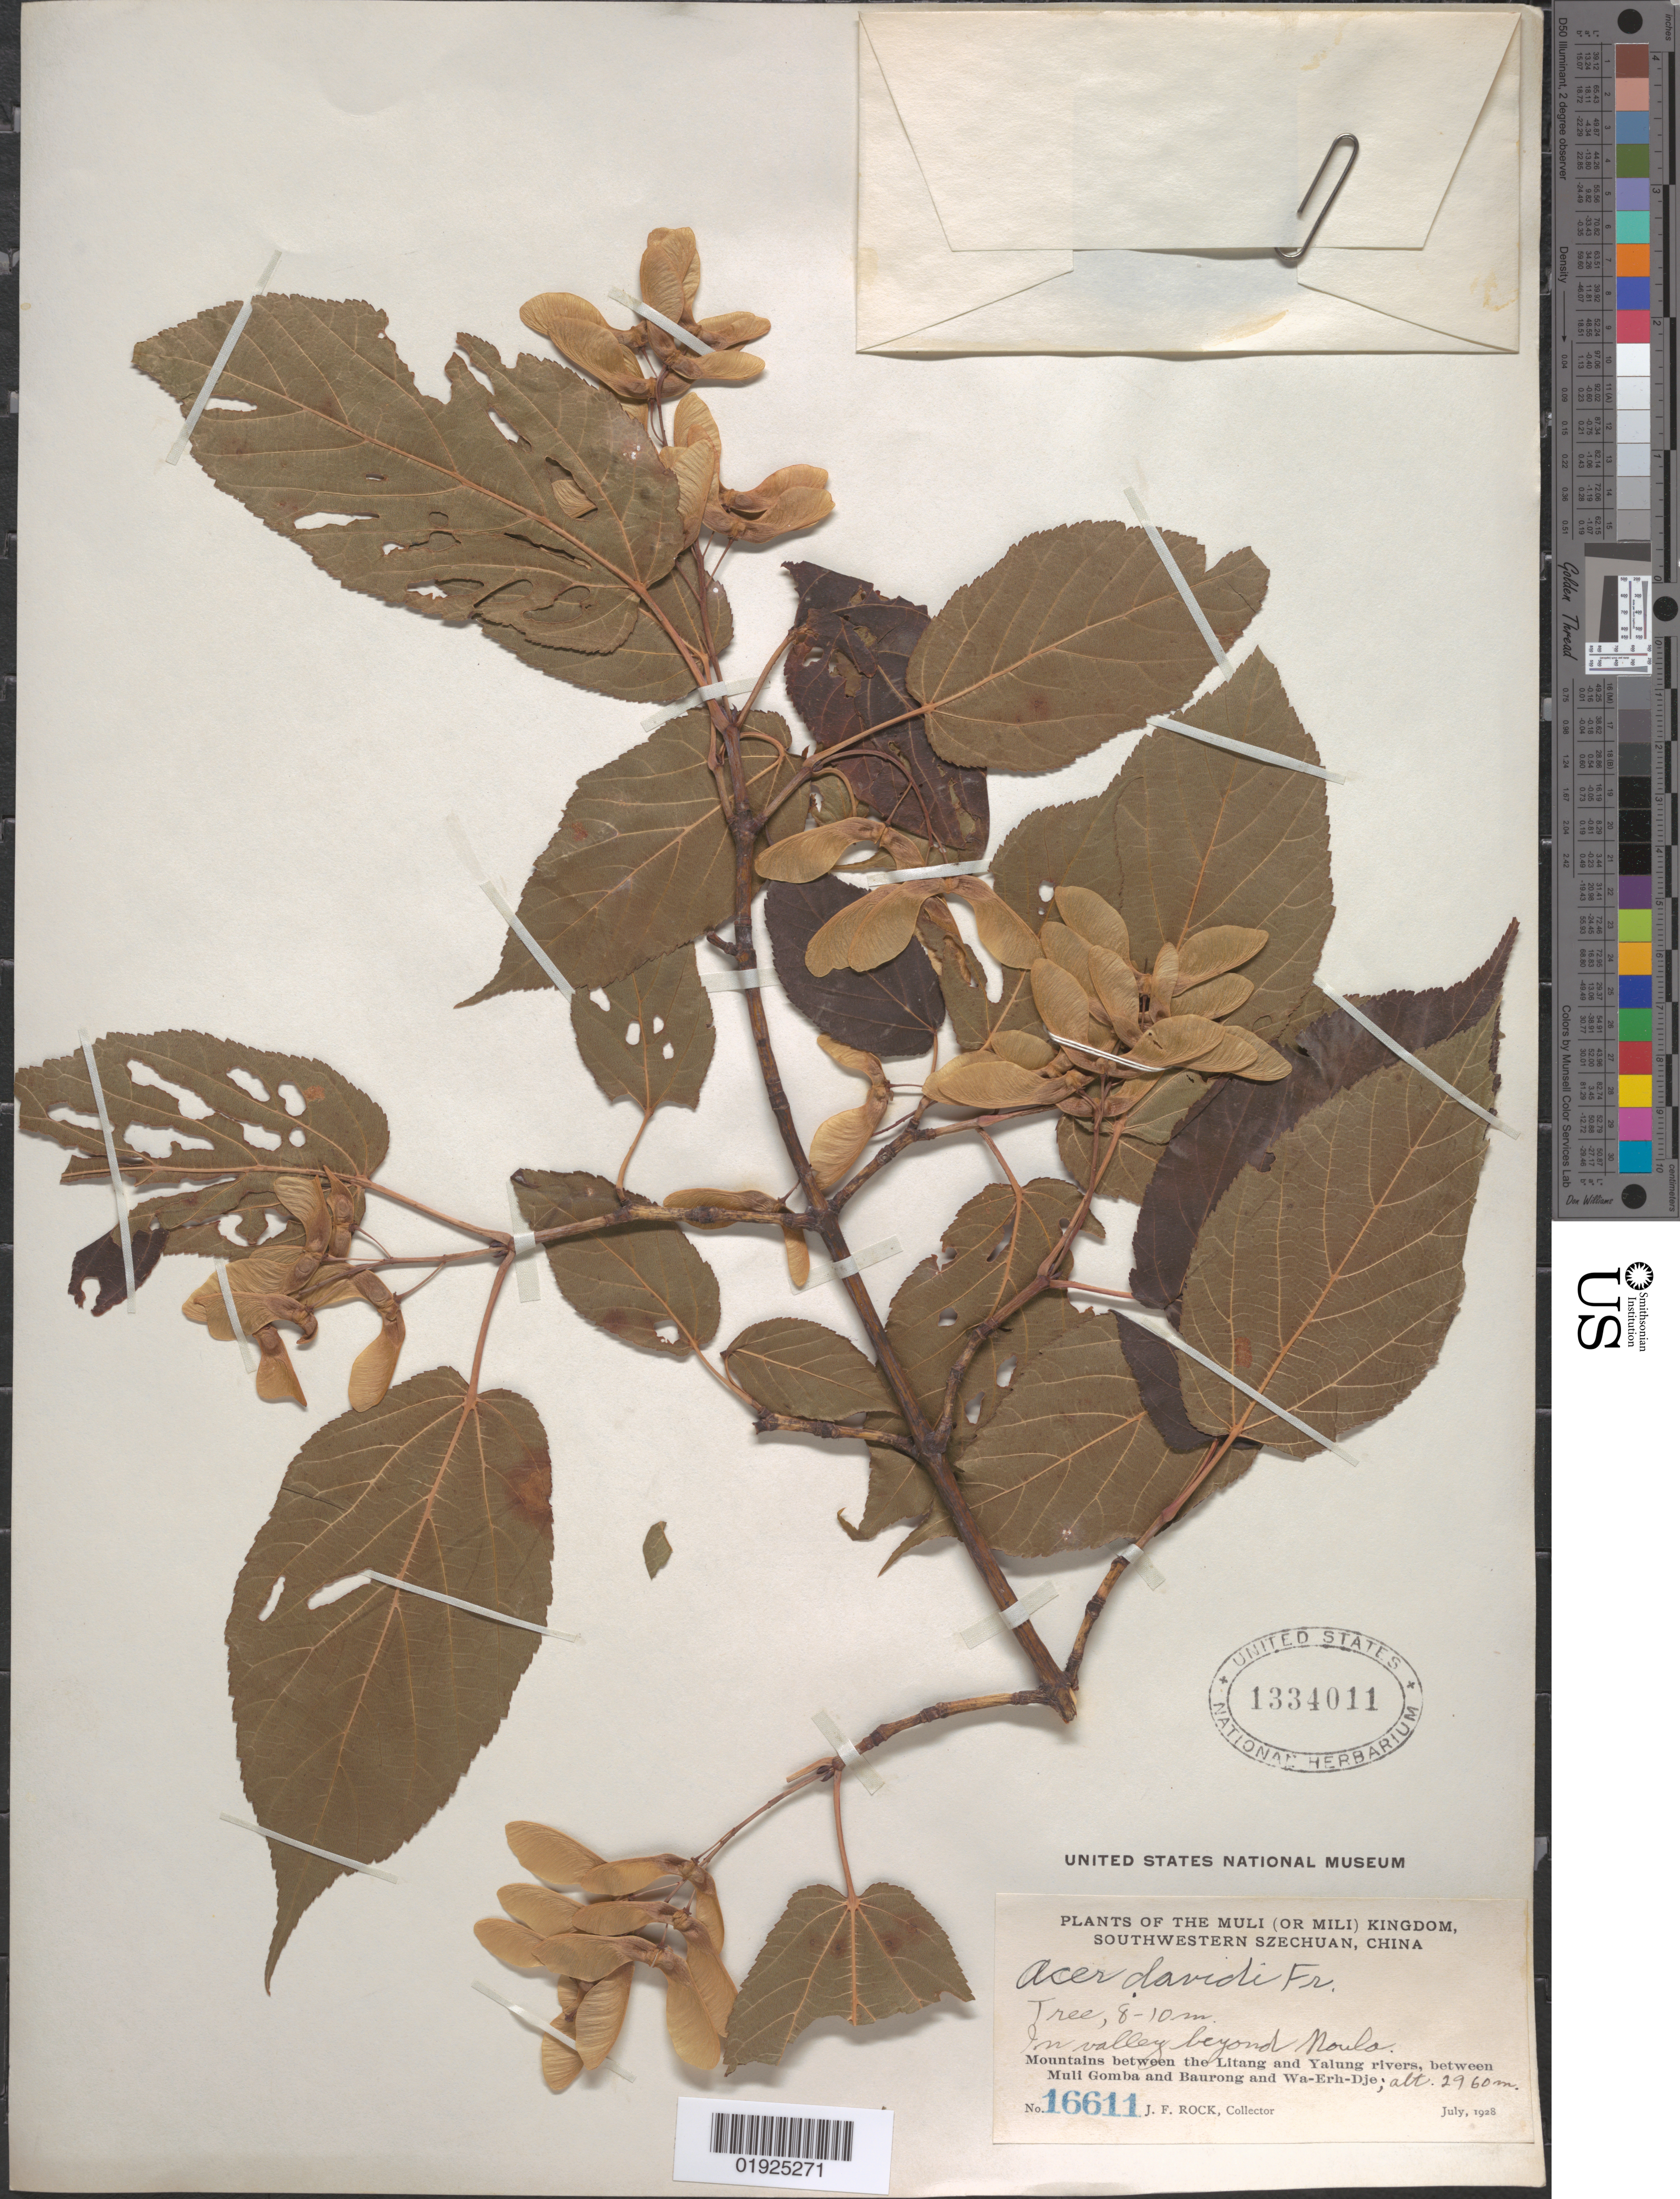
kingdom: Plantae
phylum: Tracheophyta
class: Magnoliopsida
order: Sapindales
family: Sapindaceae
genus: Acer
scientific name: Acer sikkimense subsp. davidii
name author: (Franch.) Wesm.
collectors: J. F. Rock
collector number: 16611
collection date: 1928-07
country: China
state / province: Sichuan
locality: Southwestern Szechuan [Sichuan]; mountains between the Litang and Yalung rivers, between Muli Gomba and Baurong and Wa-Erh-Dje; valley beyond Noula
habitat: In valley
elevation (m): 2960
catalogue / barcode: US 1334011